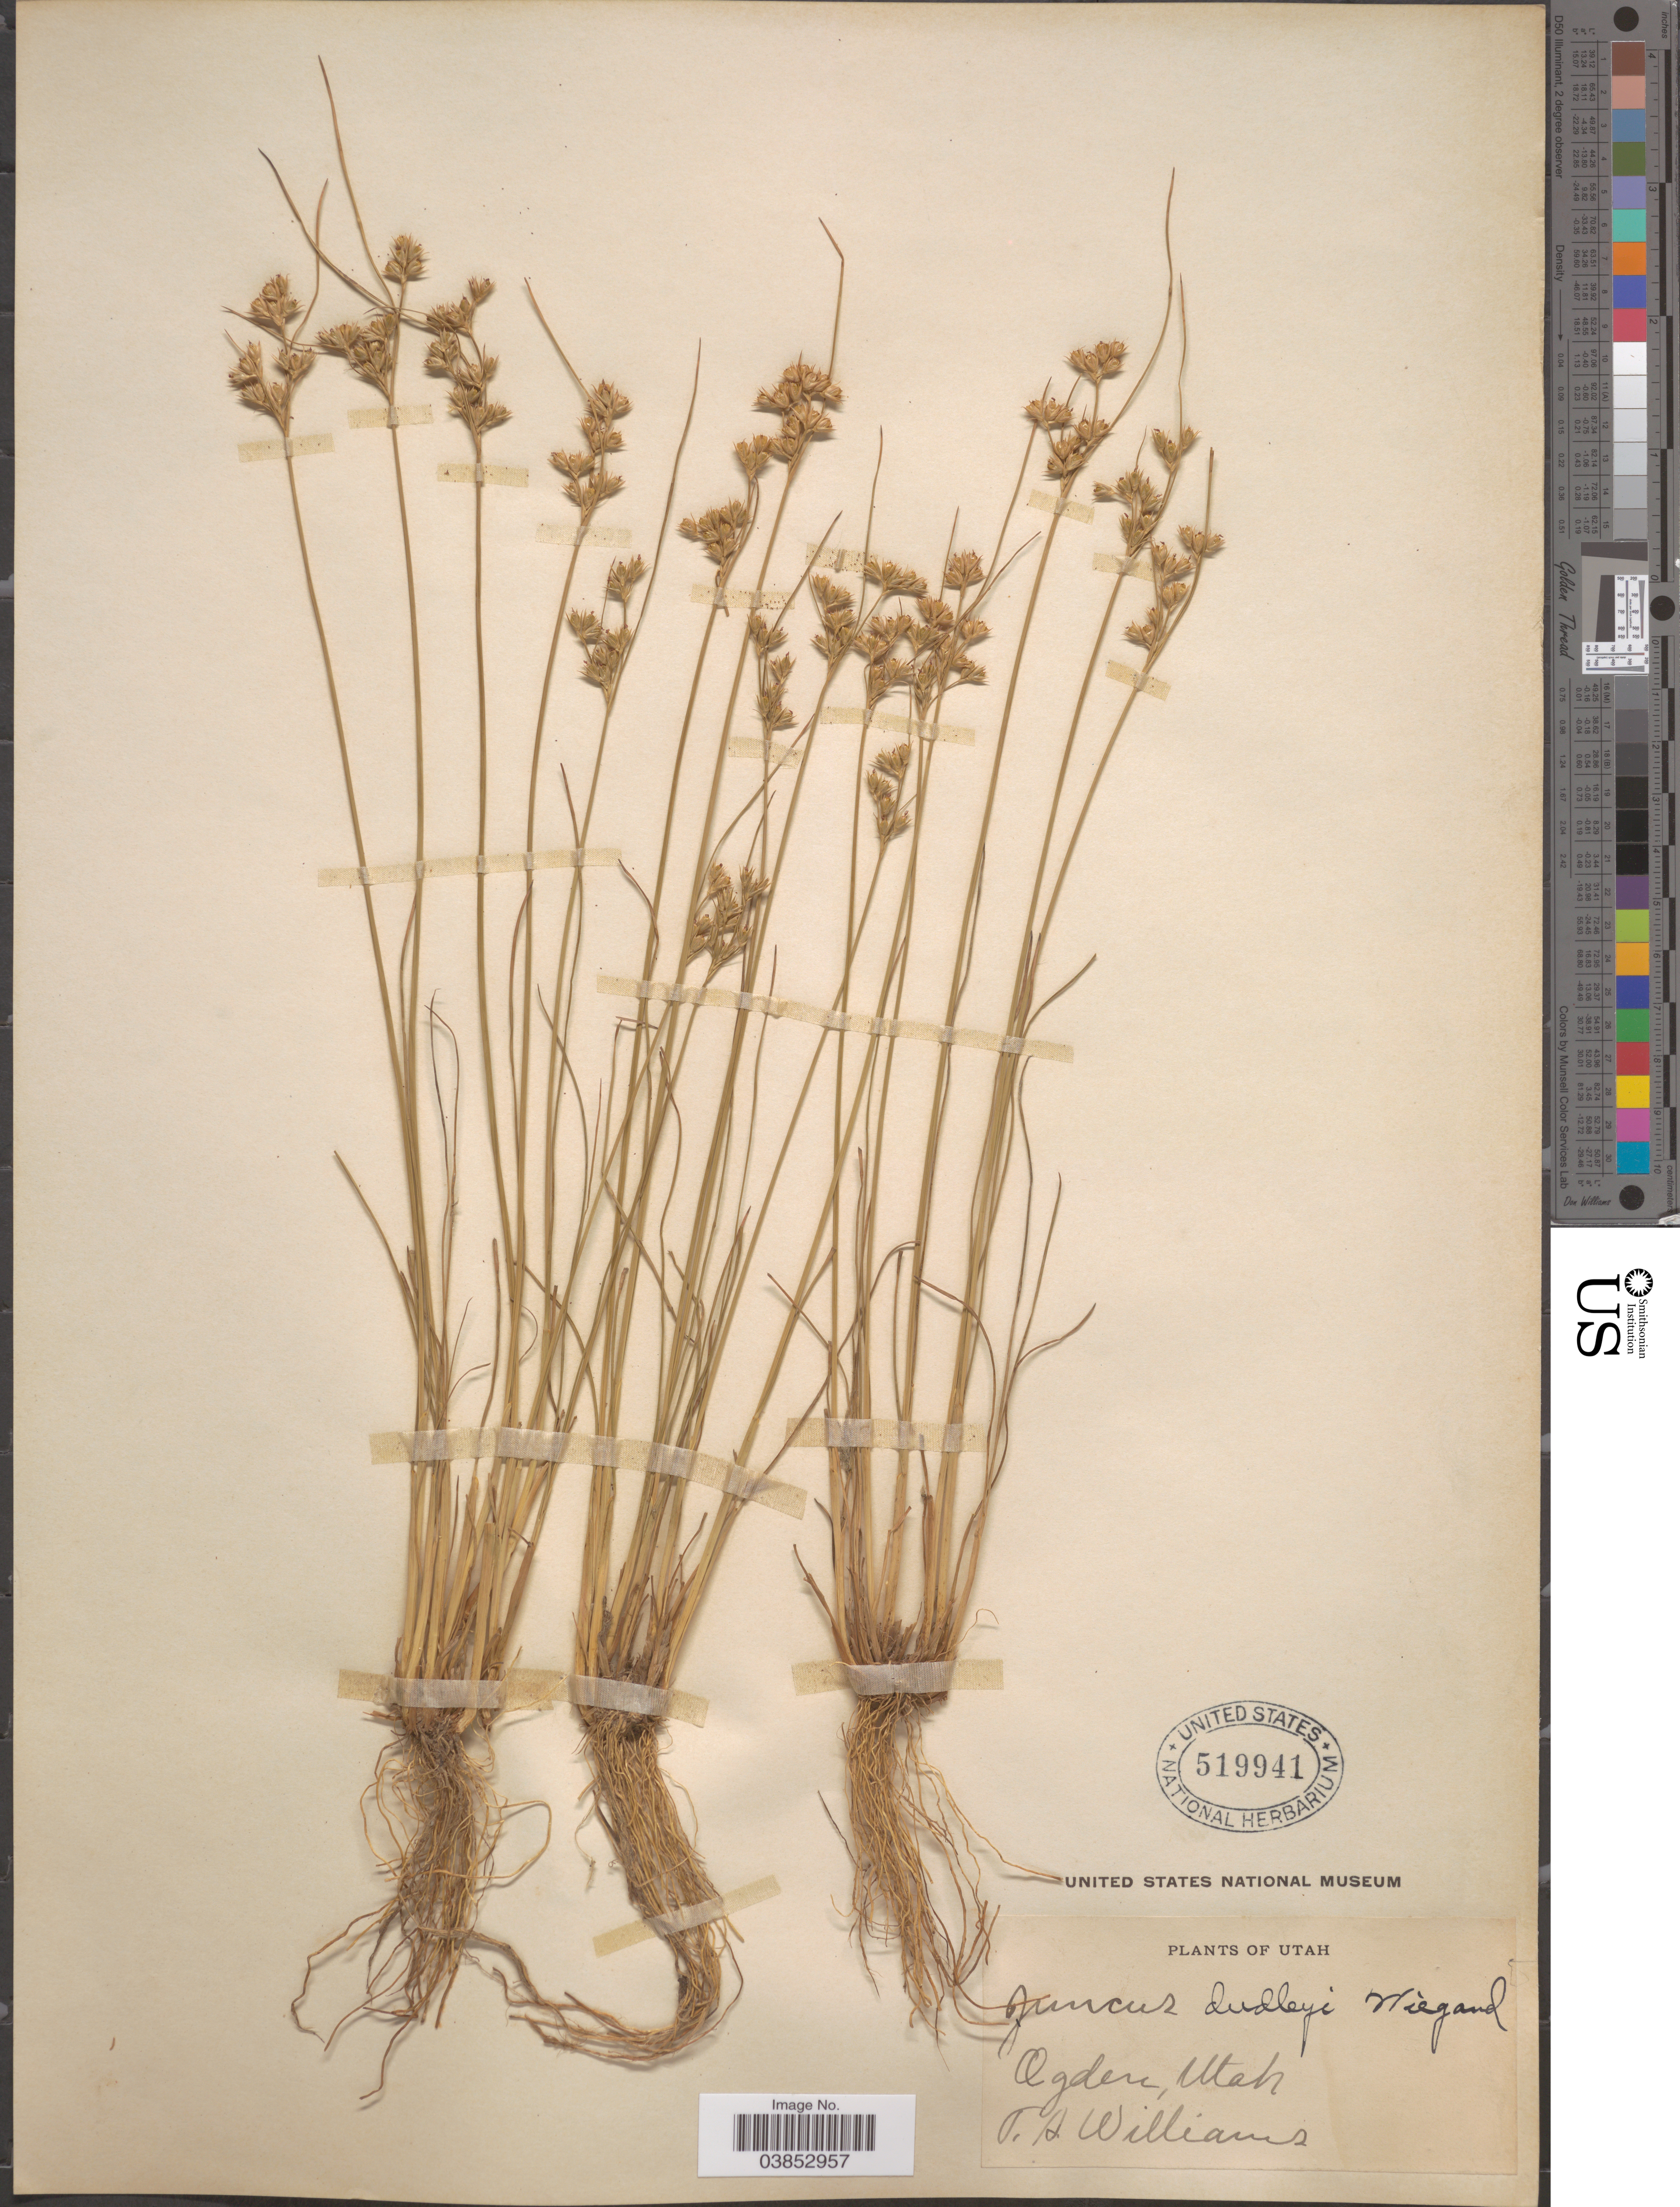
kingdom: Plantae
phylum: Tracheophyta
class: Liliopsida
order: Poales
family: Juncaceae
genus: Juncus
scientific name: Juncus dudleyi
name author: Wiegand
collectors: T. Williams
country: United States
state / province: Utah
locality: Ogden.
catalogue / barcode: US 519941